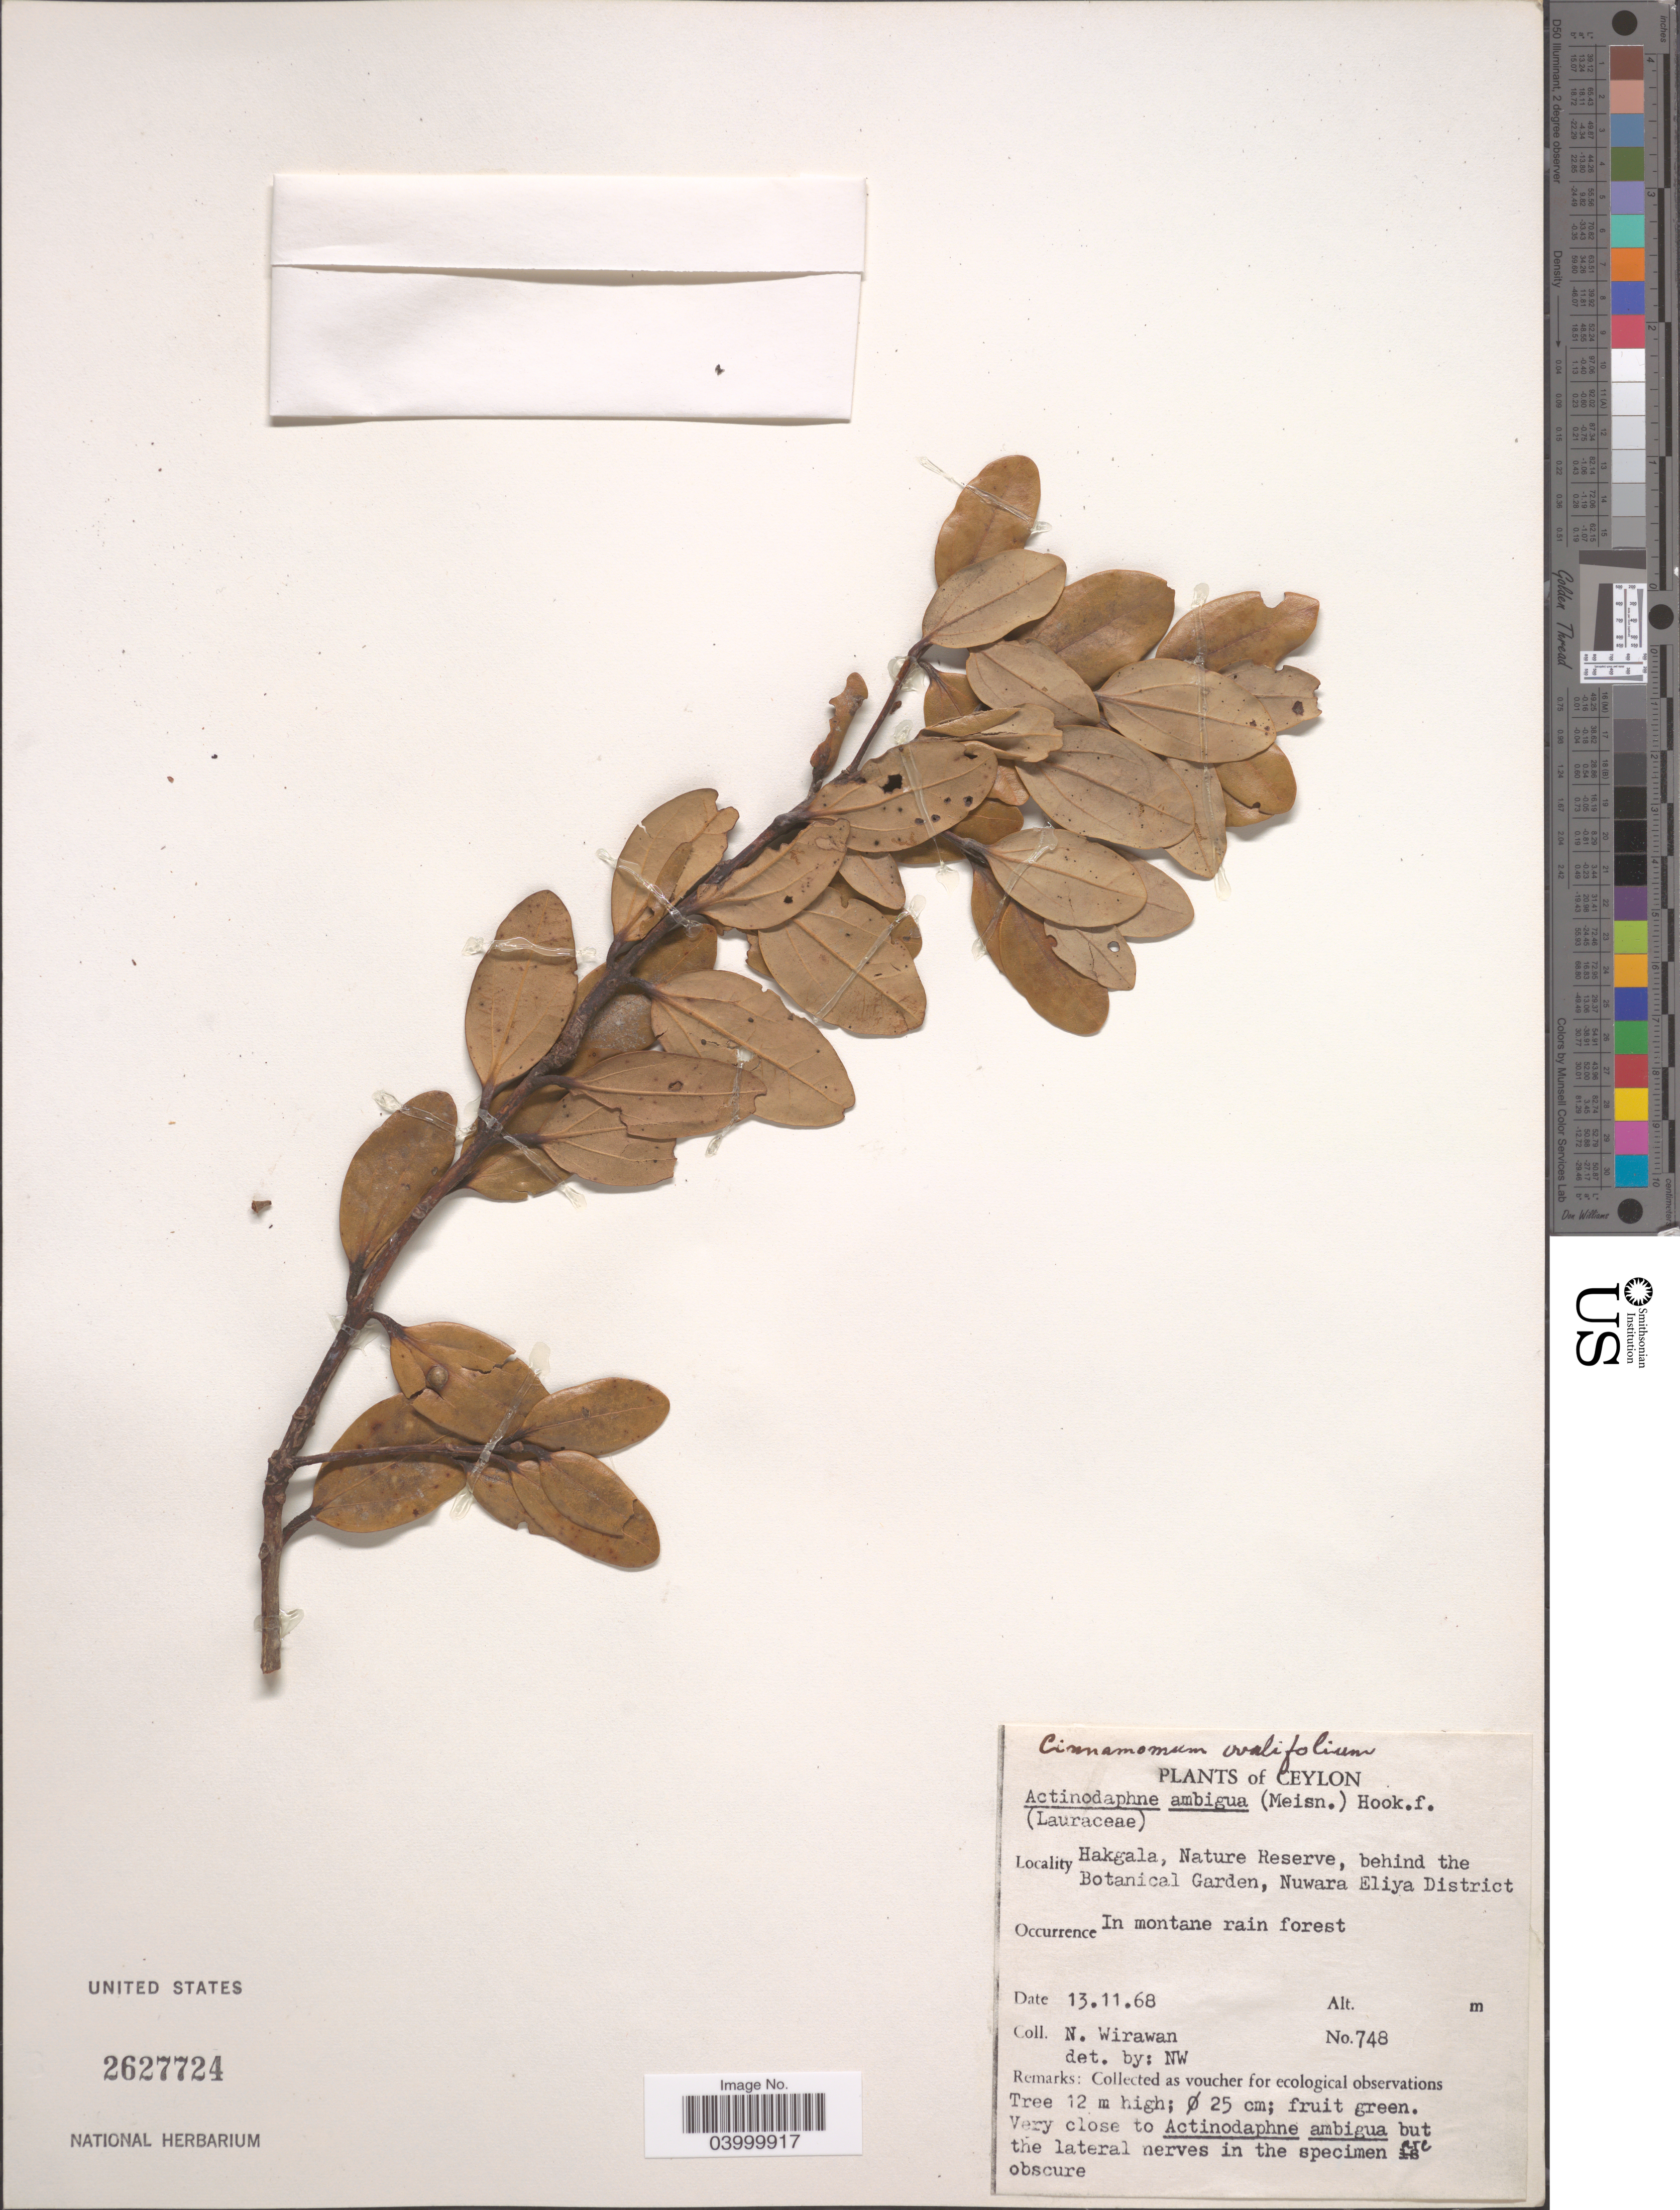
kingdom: Plantae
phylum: Tracheophyta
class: Magnoliopsida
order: Laurales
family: Lauraceae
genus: Cinnamomum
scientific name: Cinnamomum ovalifolium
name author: Wight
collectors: N. Wirawan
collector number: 748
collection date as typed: Transcribed d/m/y: 13/11/68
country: Sri Lanka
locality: Ceylon. Hakgala, Nature Reserve, behind the Botanical Garden, Nuwara Eliya District.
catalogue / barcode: US 2627724